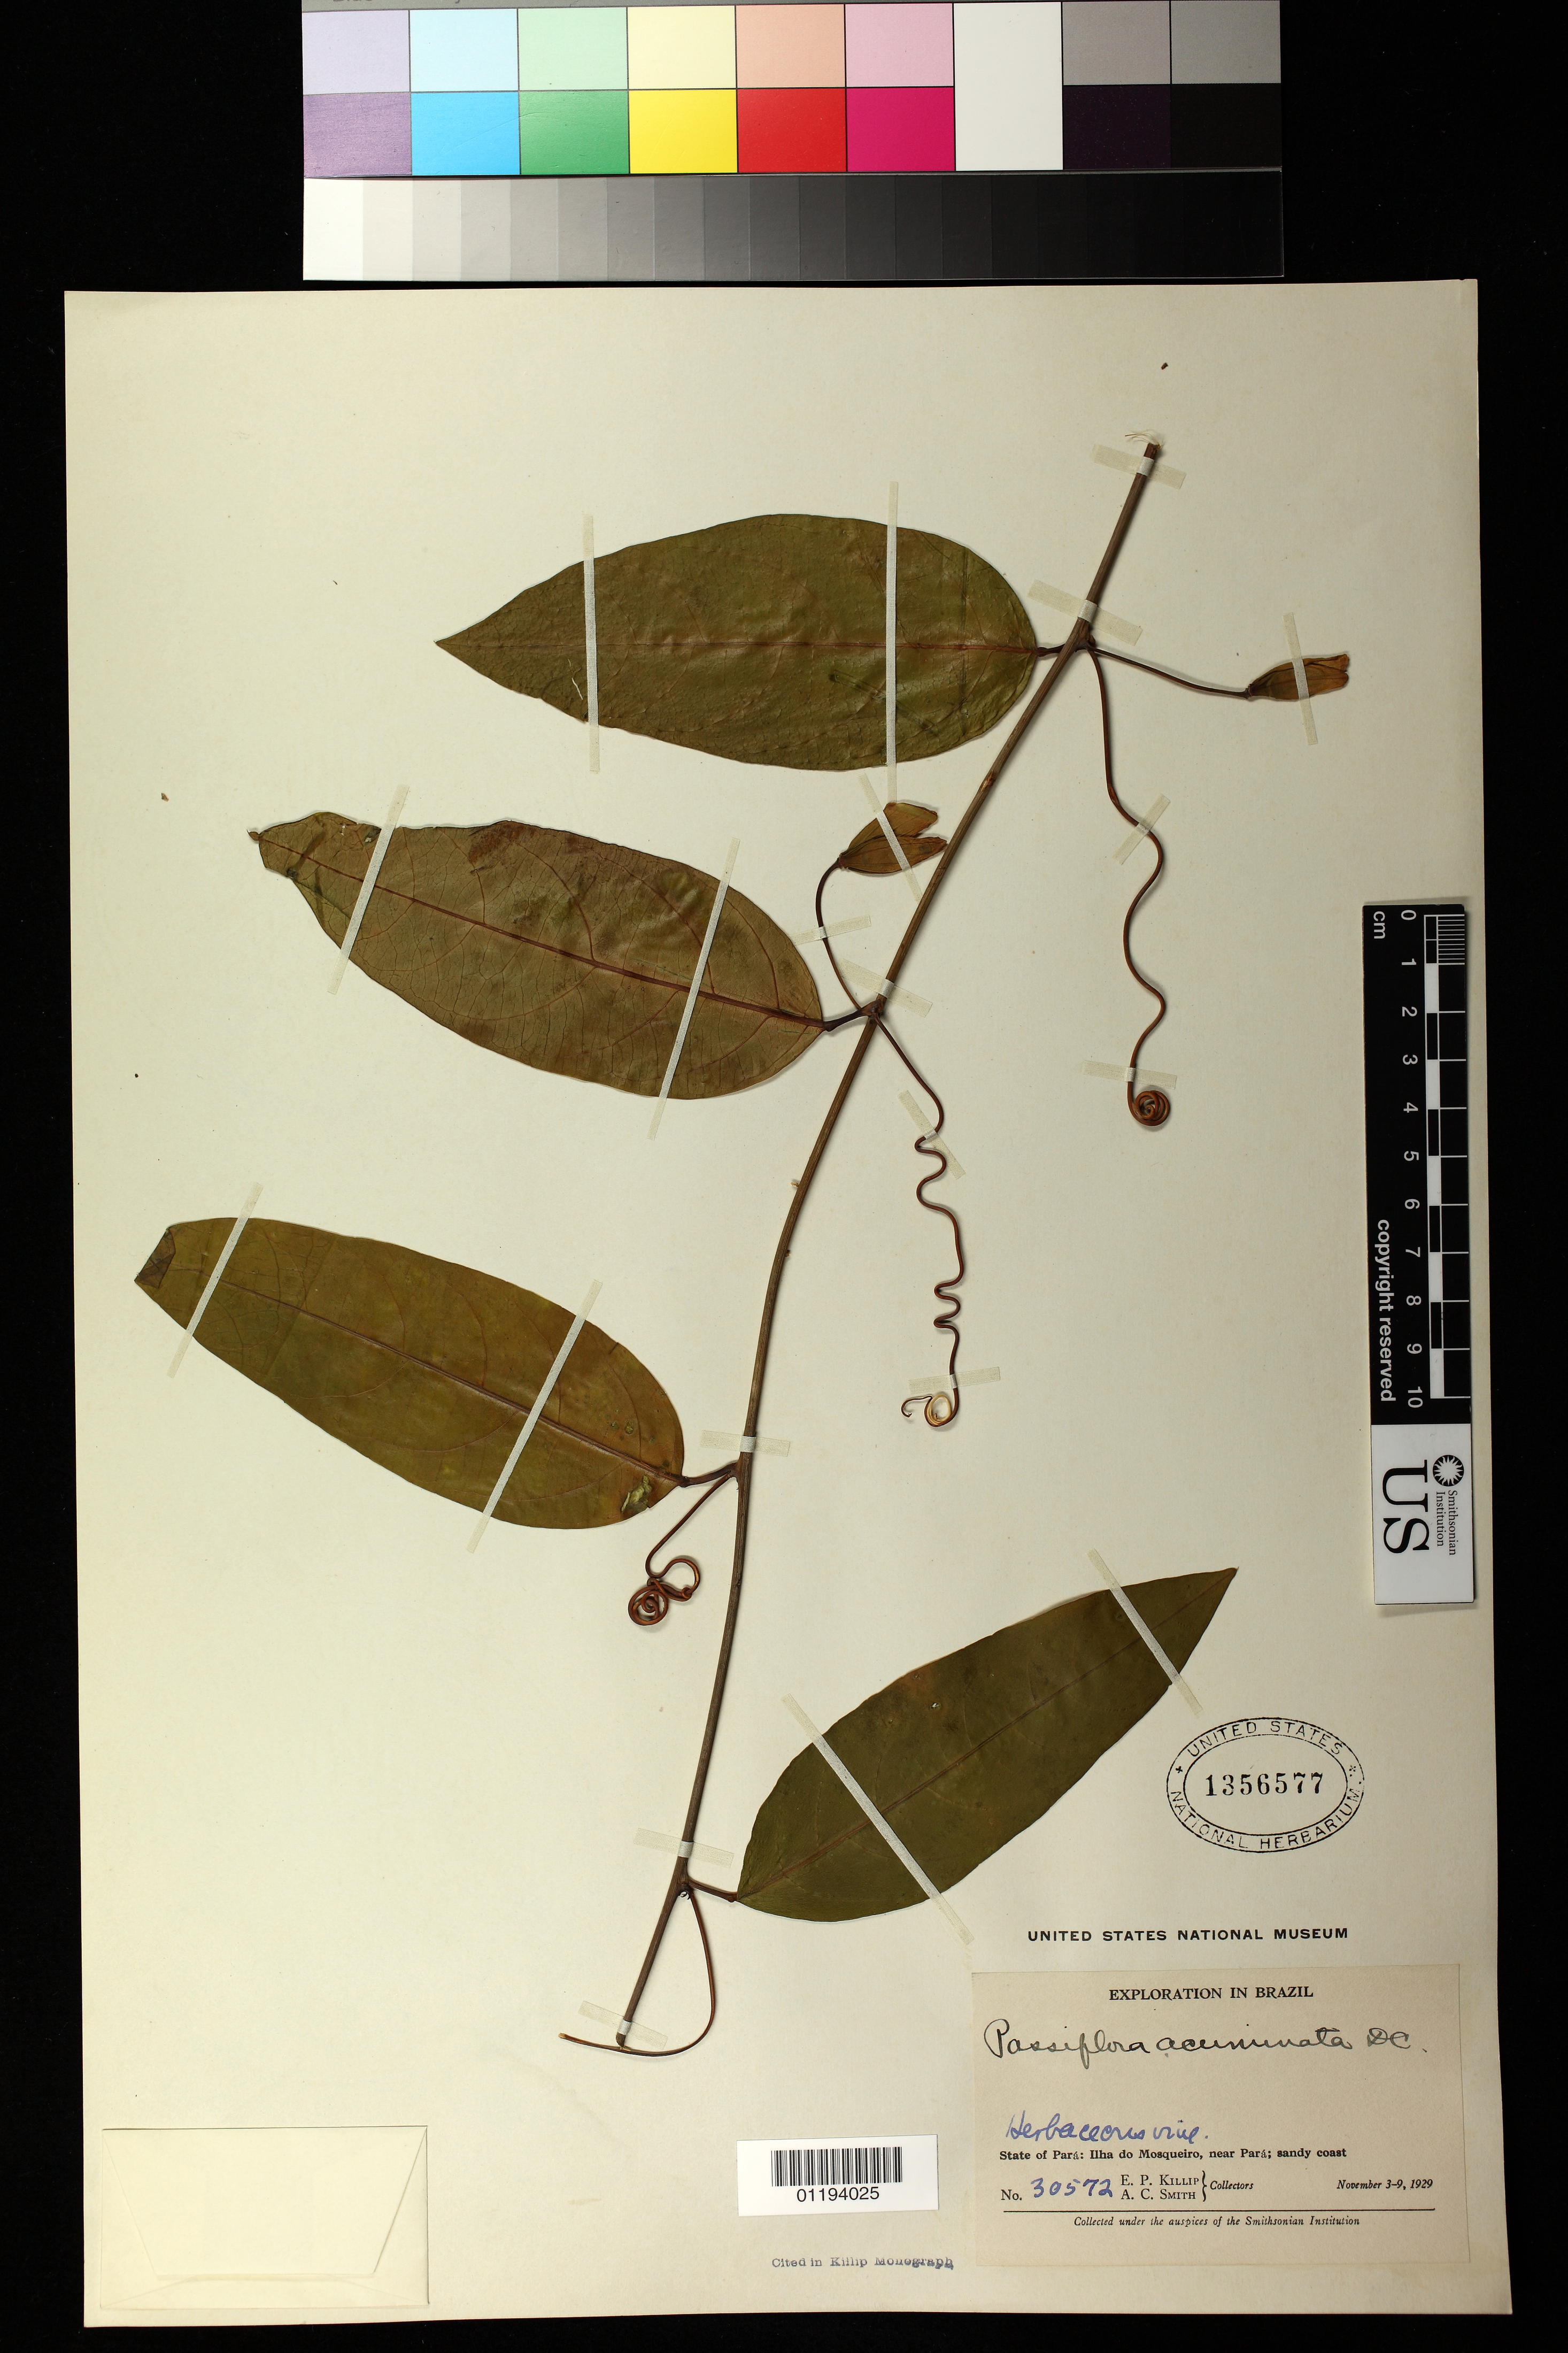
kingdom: Plantae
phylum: Tracheophyta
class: Magnoliopsida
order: Malpighiales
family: Passifloraceae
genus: Passiflora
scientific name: Passiflora acuminata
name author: DC.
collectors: E. P. Killip & A. C. Smith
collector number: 30572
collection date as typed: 1929 Nov 03 1929 Nov 09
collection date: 1929-11-03/1929-11-09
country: Brazil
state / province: Pará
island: Ilha do Mosquiero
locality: Ilha do Mosquiero, near Para, sandy coast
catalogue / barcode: US 1356577